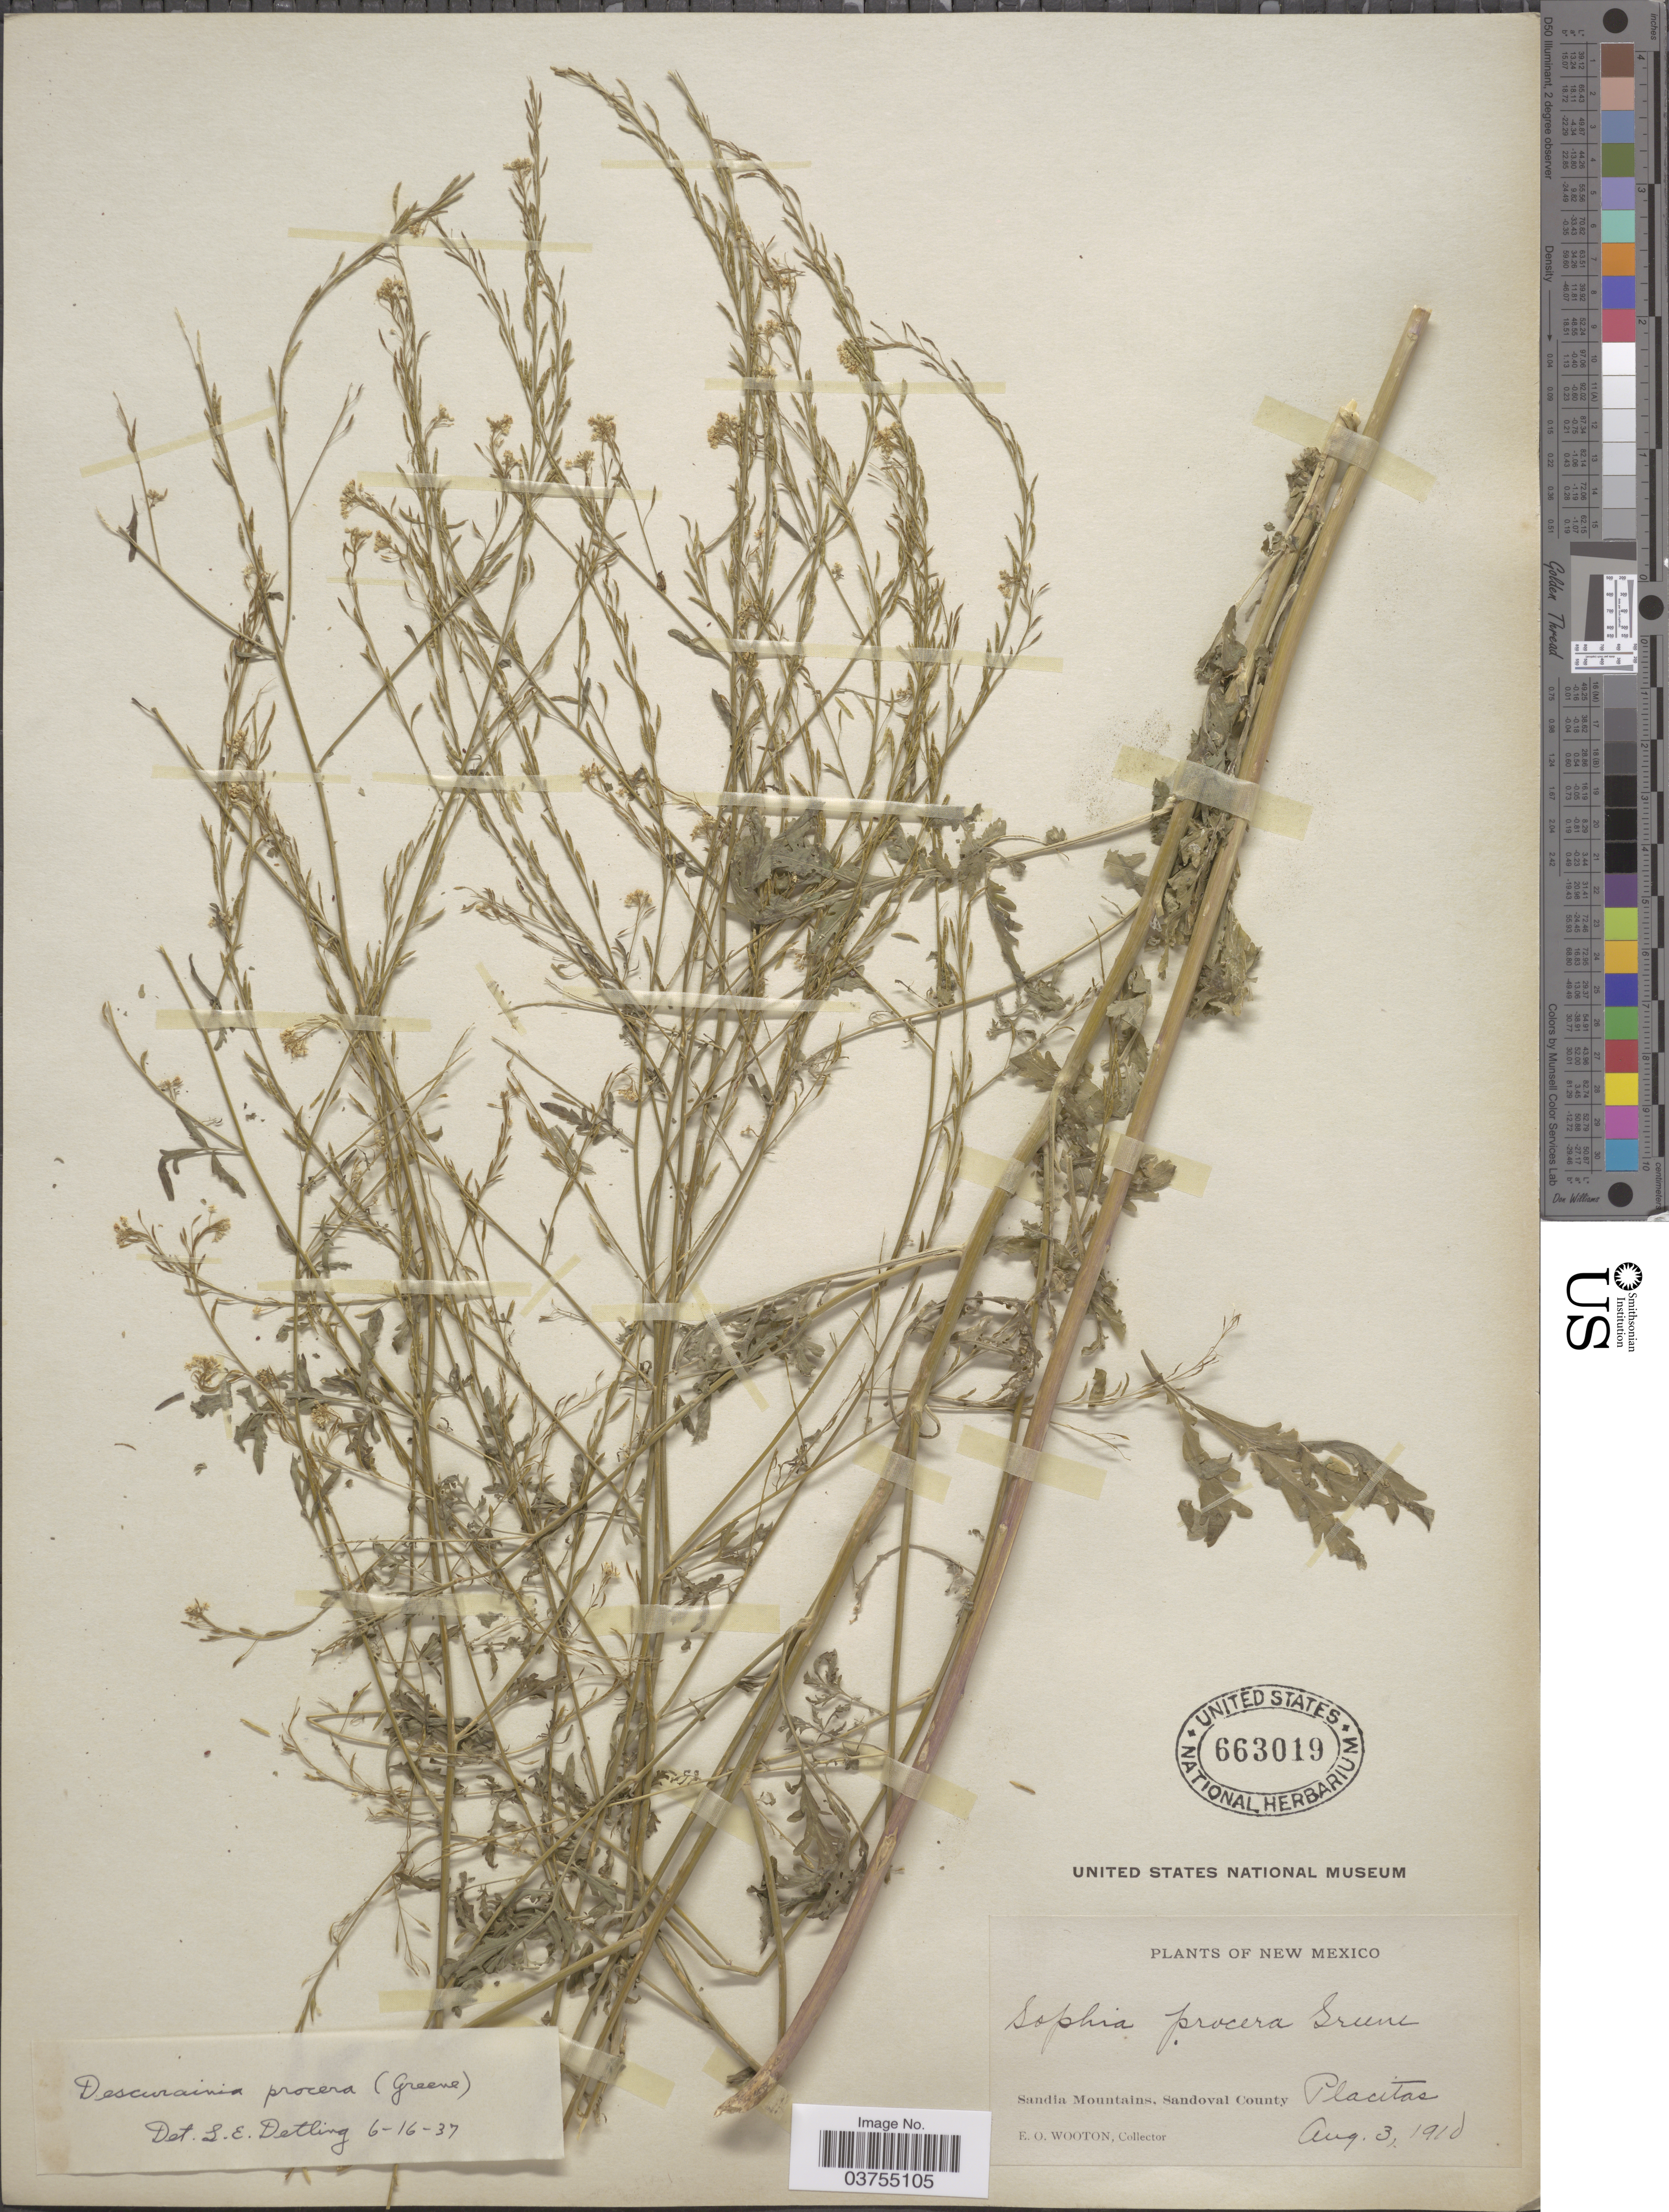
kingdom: Plantae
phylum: Tracheophyta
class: Magnoliopsida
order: Brassicales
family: Brassicaceae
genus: Descurainia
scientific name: Descurainia richardsonii subsp. procera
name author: (Greene) Detling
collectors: E. O. Wooton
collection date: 1910-08-03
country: United States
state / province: New Mexico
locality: Sandia Mountains, Sandoval County. Placitas.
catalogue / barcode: US 663019